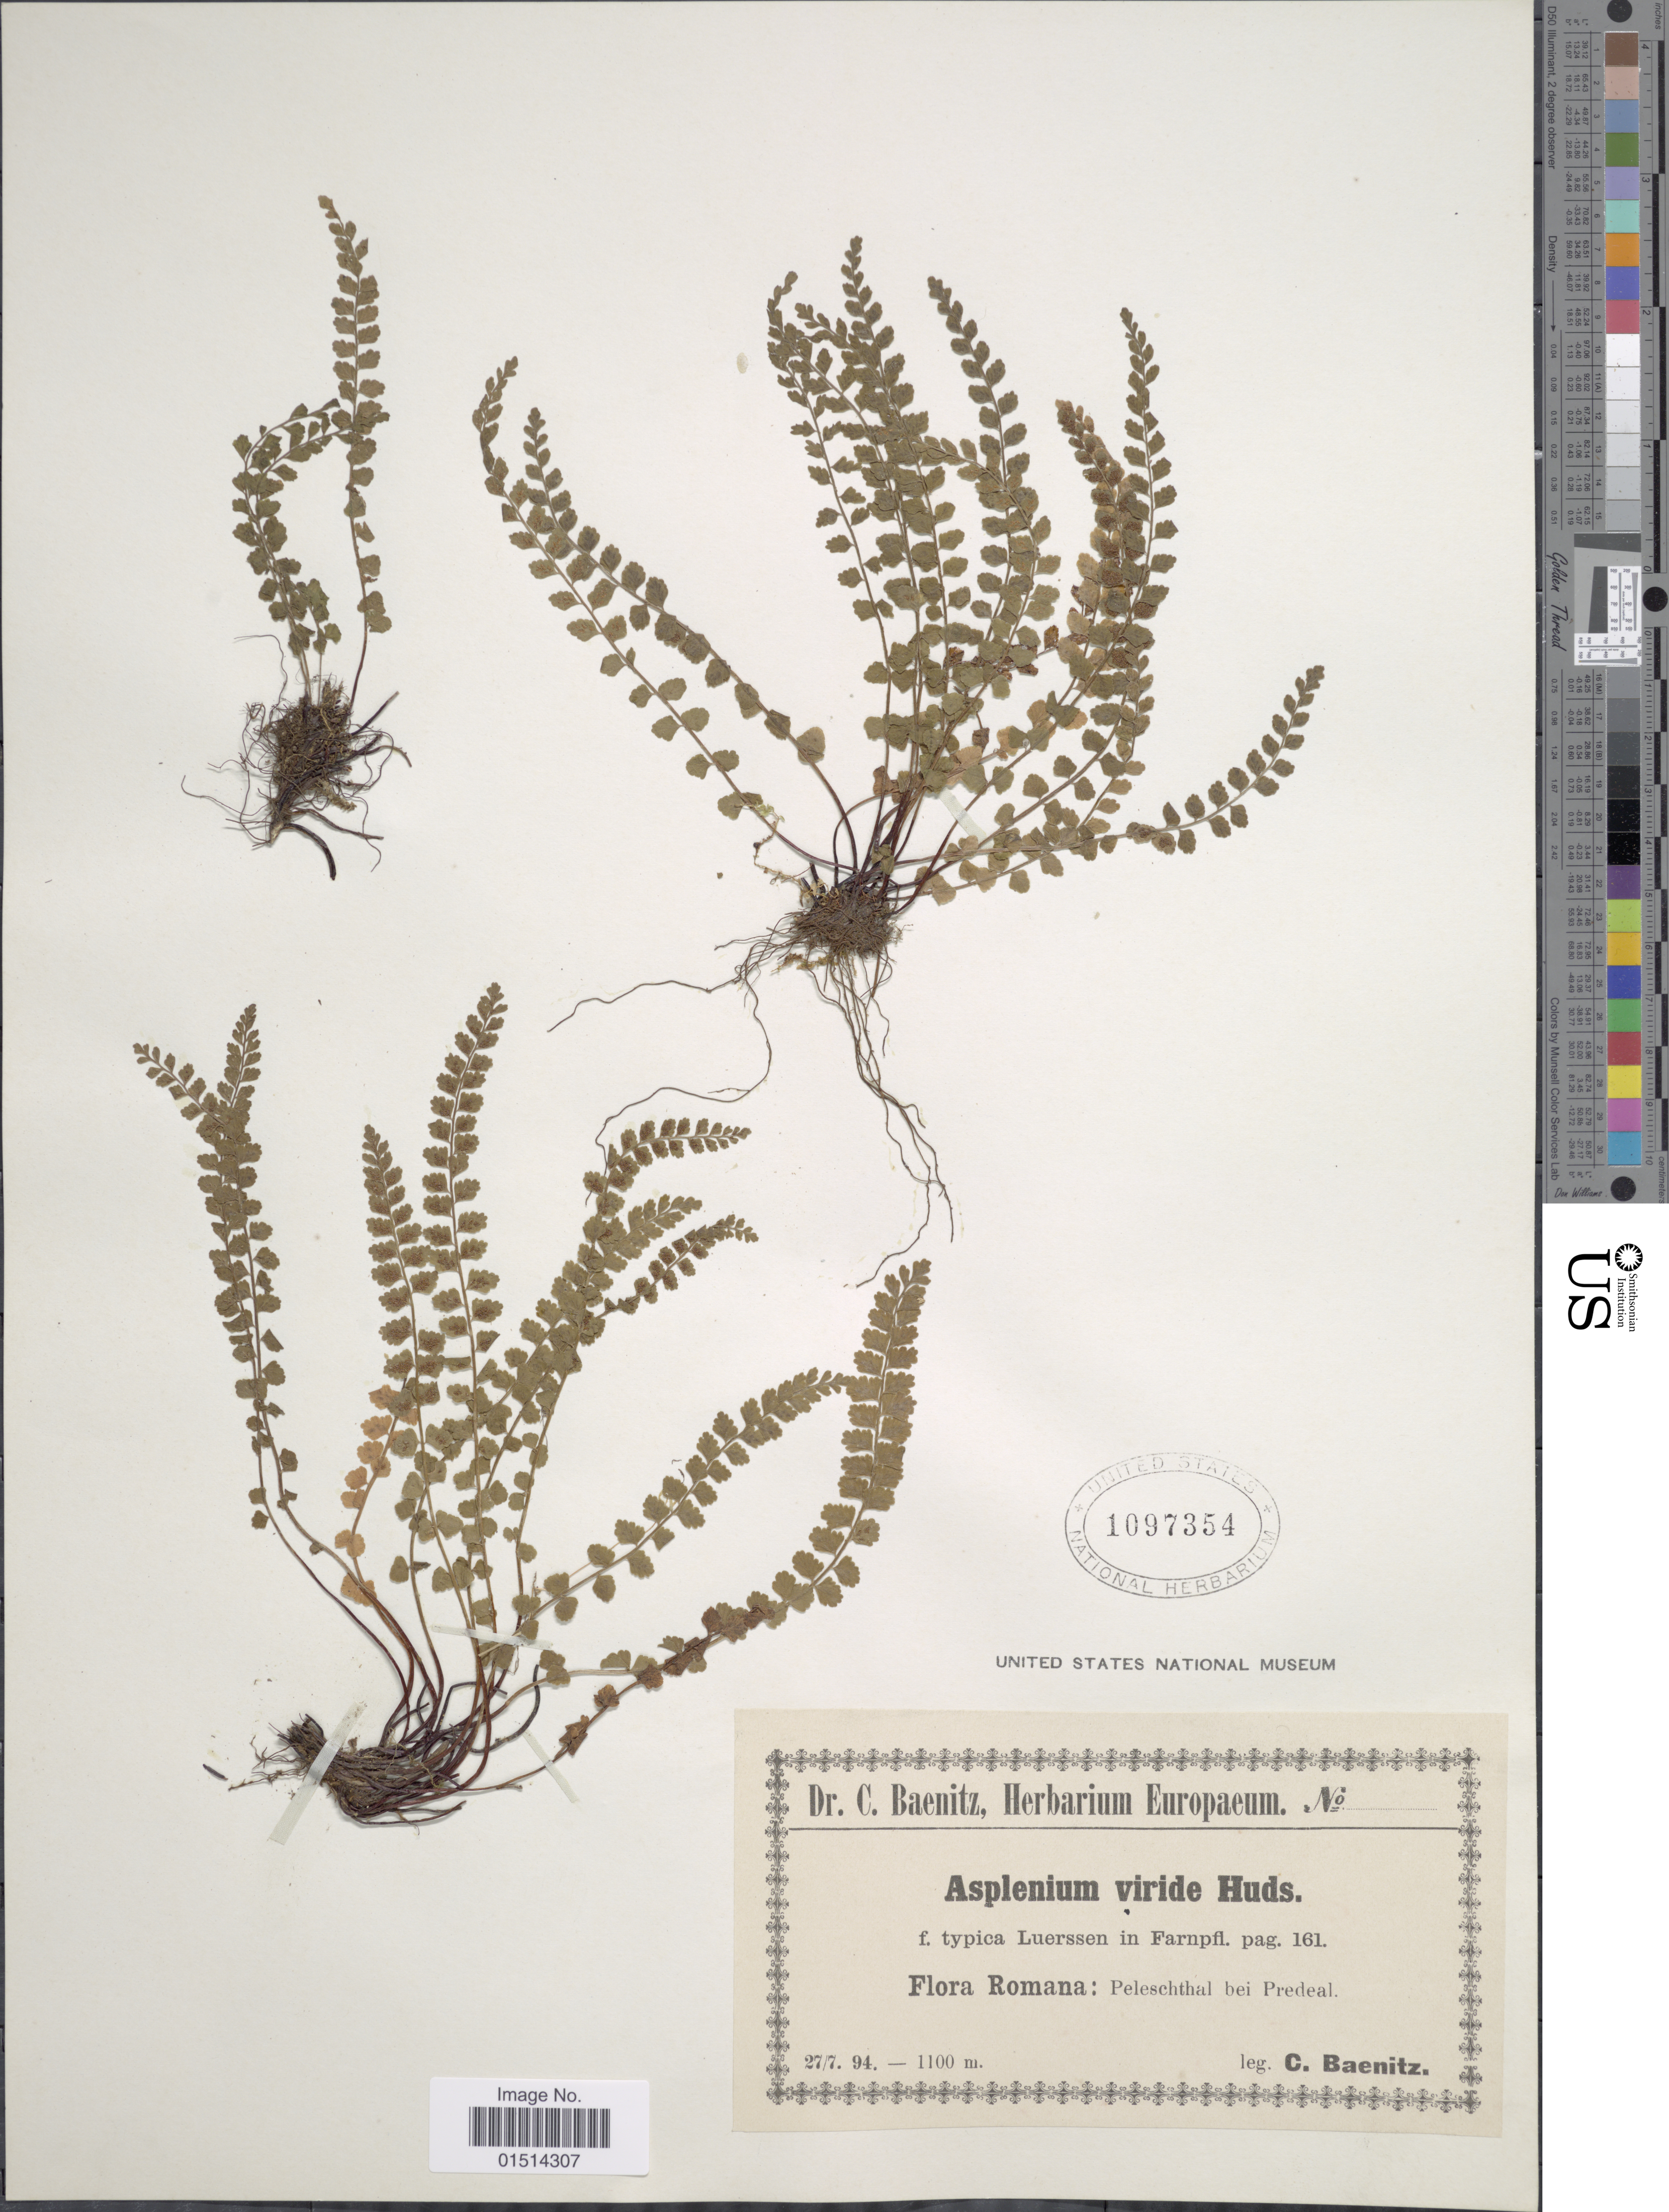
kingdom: Plantae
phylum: Tracheophyta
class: Polypodiopsida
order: Polypodiales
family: Aspleniaceae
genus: Asplenium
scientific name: Asplenium viride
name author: Huds.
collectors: C. G. Baenitz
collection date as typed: Transcribed d/m/y: 27/7/94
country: Romania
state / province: Brasov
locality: Romana: Peleschthal bei Predeal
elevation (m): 1100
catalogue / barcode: US 1097354